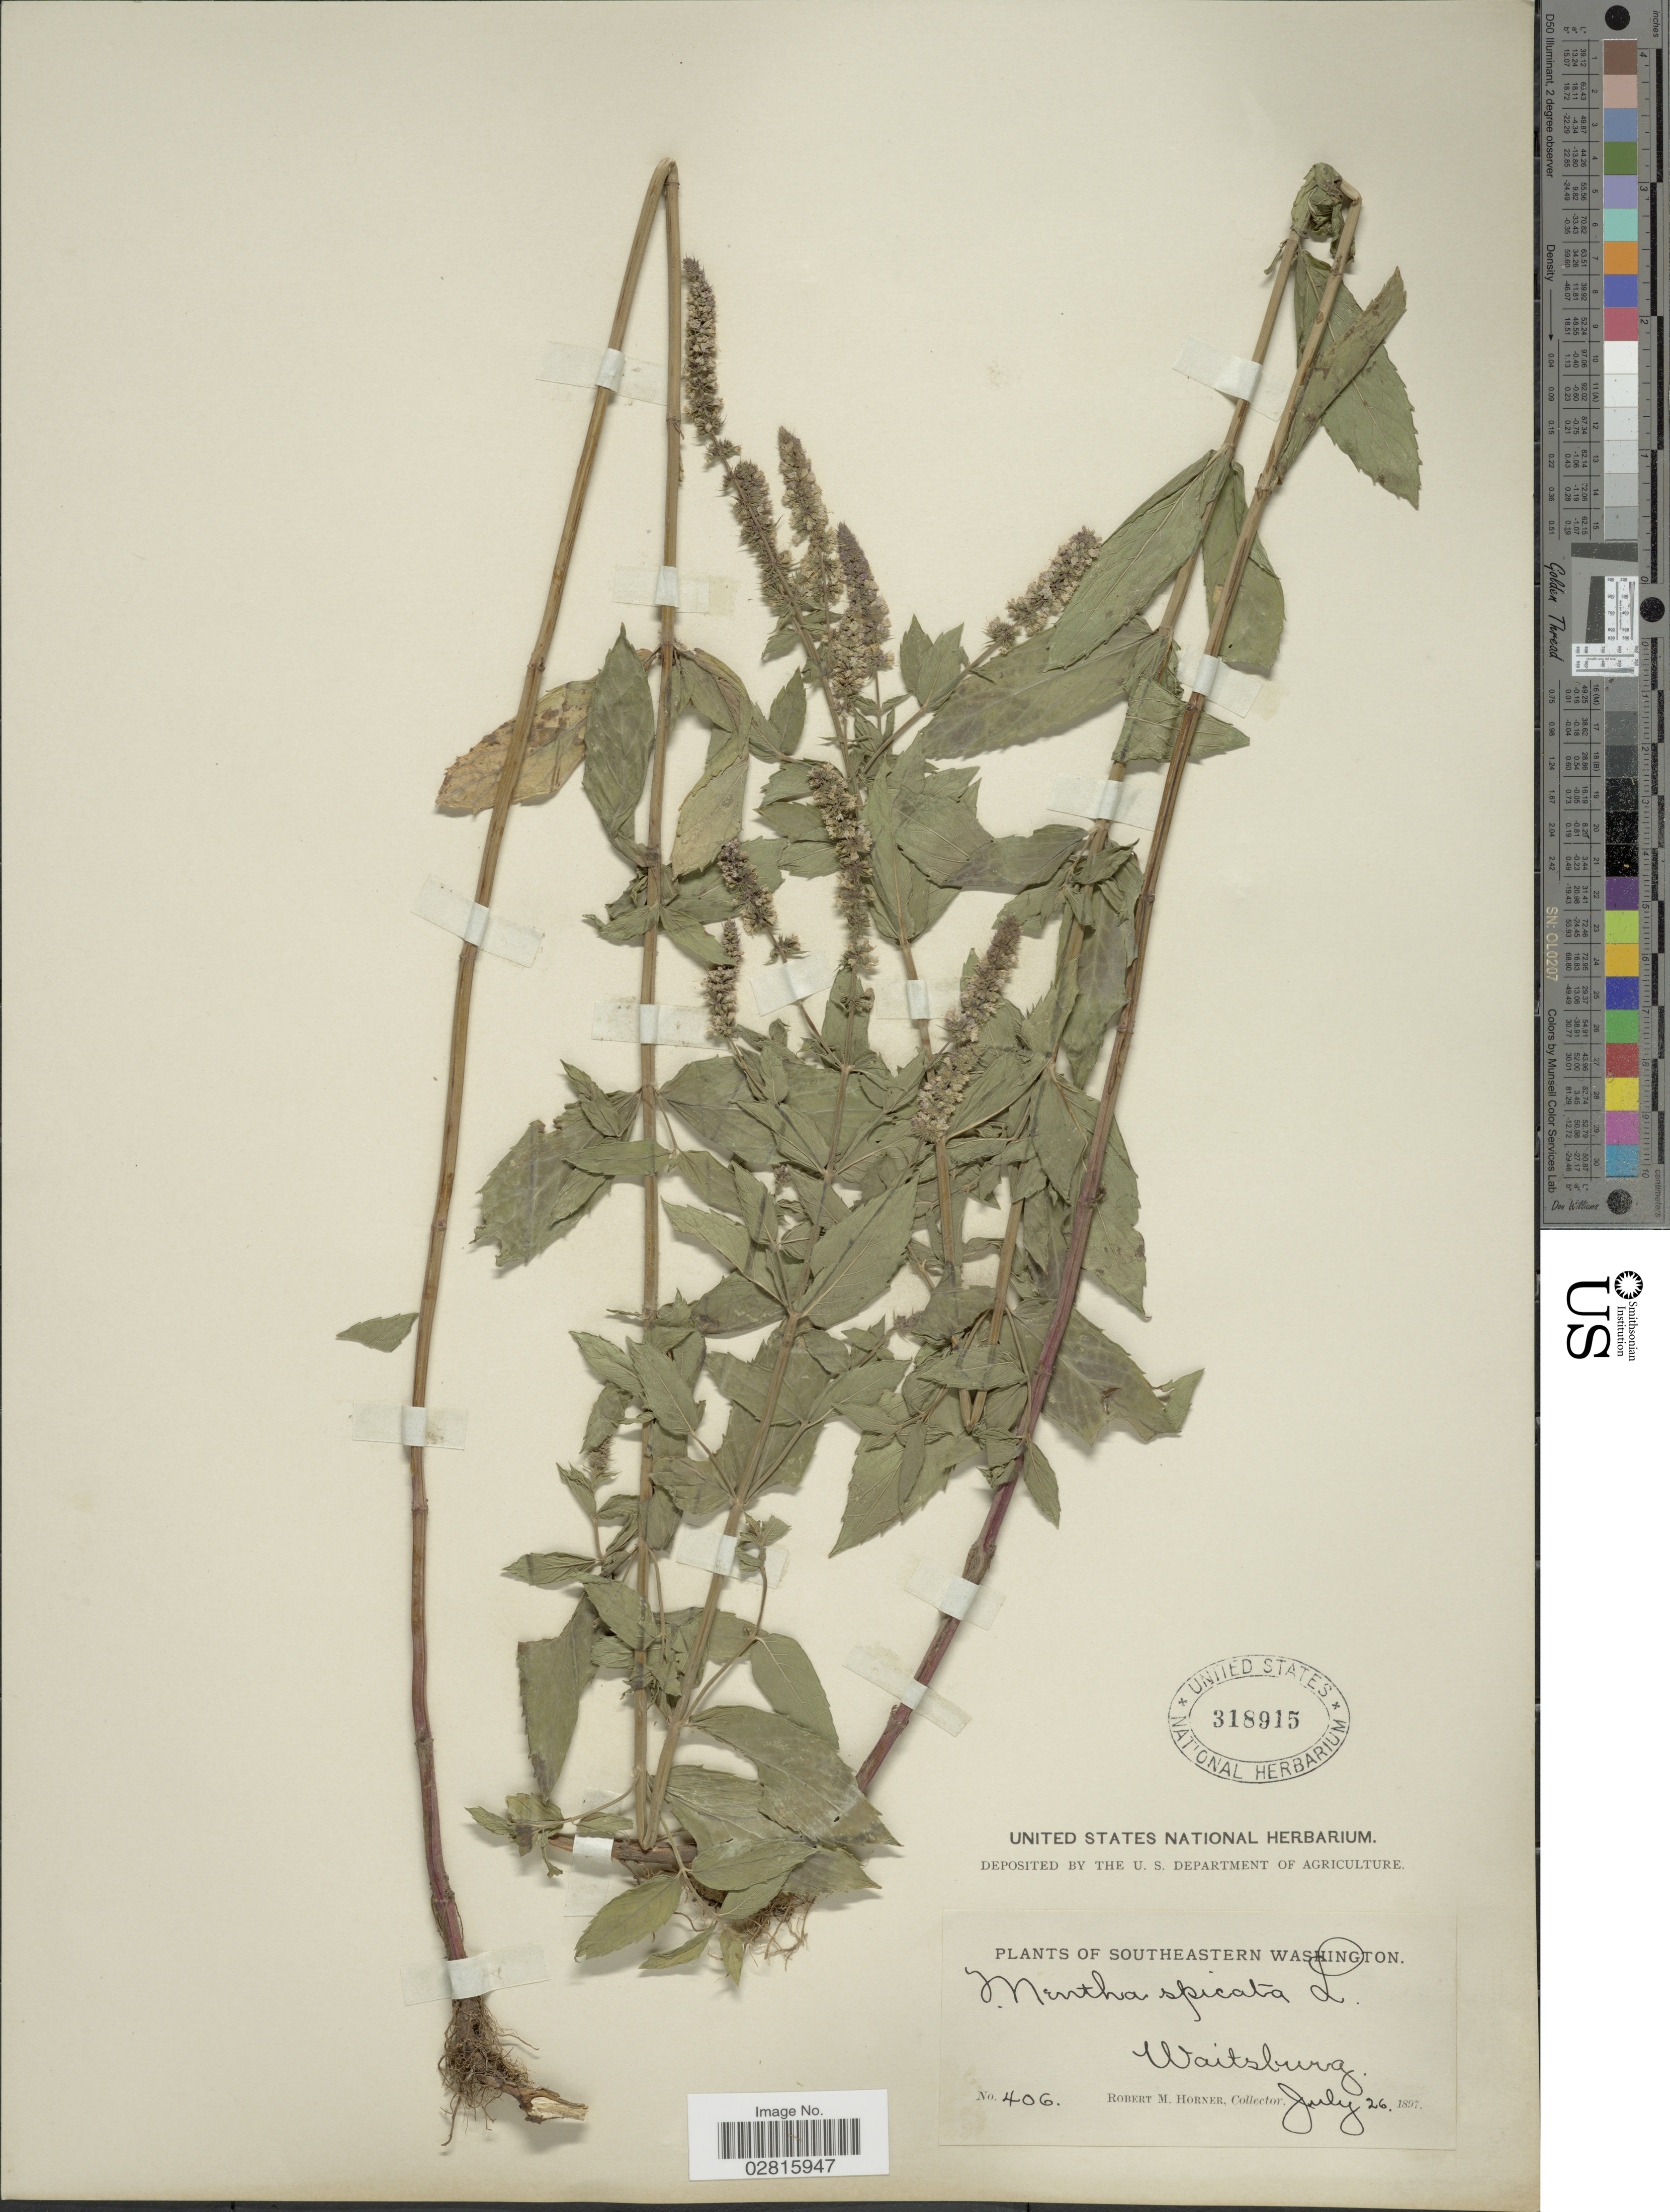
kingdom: Plantae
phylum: Tracheophyta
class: Magnoliopsida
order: Lamiales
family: Lamiaceae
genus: Mentha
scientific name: Mentha spicata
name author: L.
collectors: R. Horner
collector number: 406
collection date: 1897-07-26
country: United States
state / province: Washington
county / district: Walla Walla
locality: Southeastern Washington. Waitsburg.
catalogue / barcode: US 318915